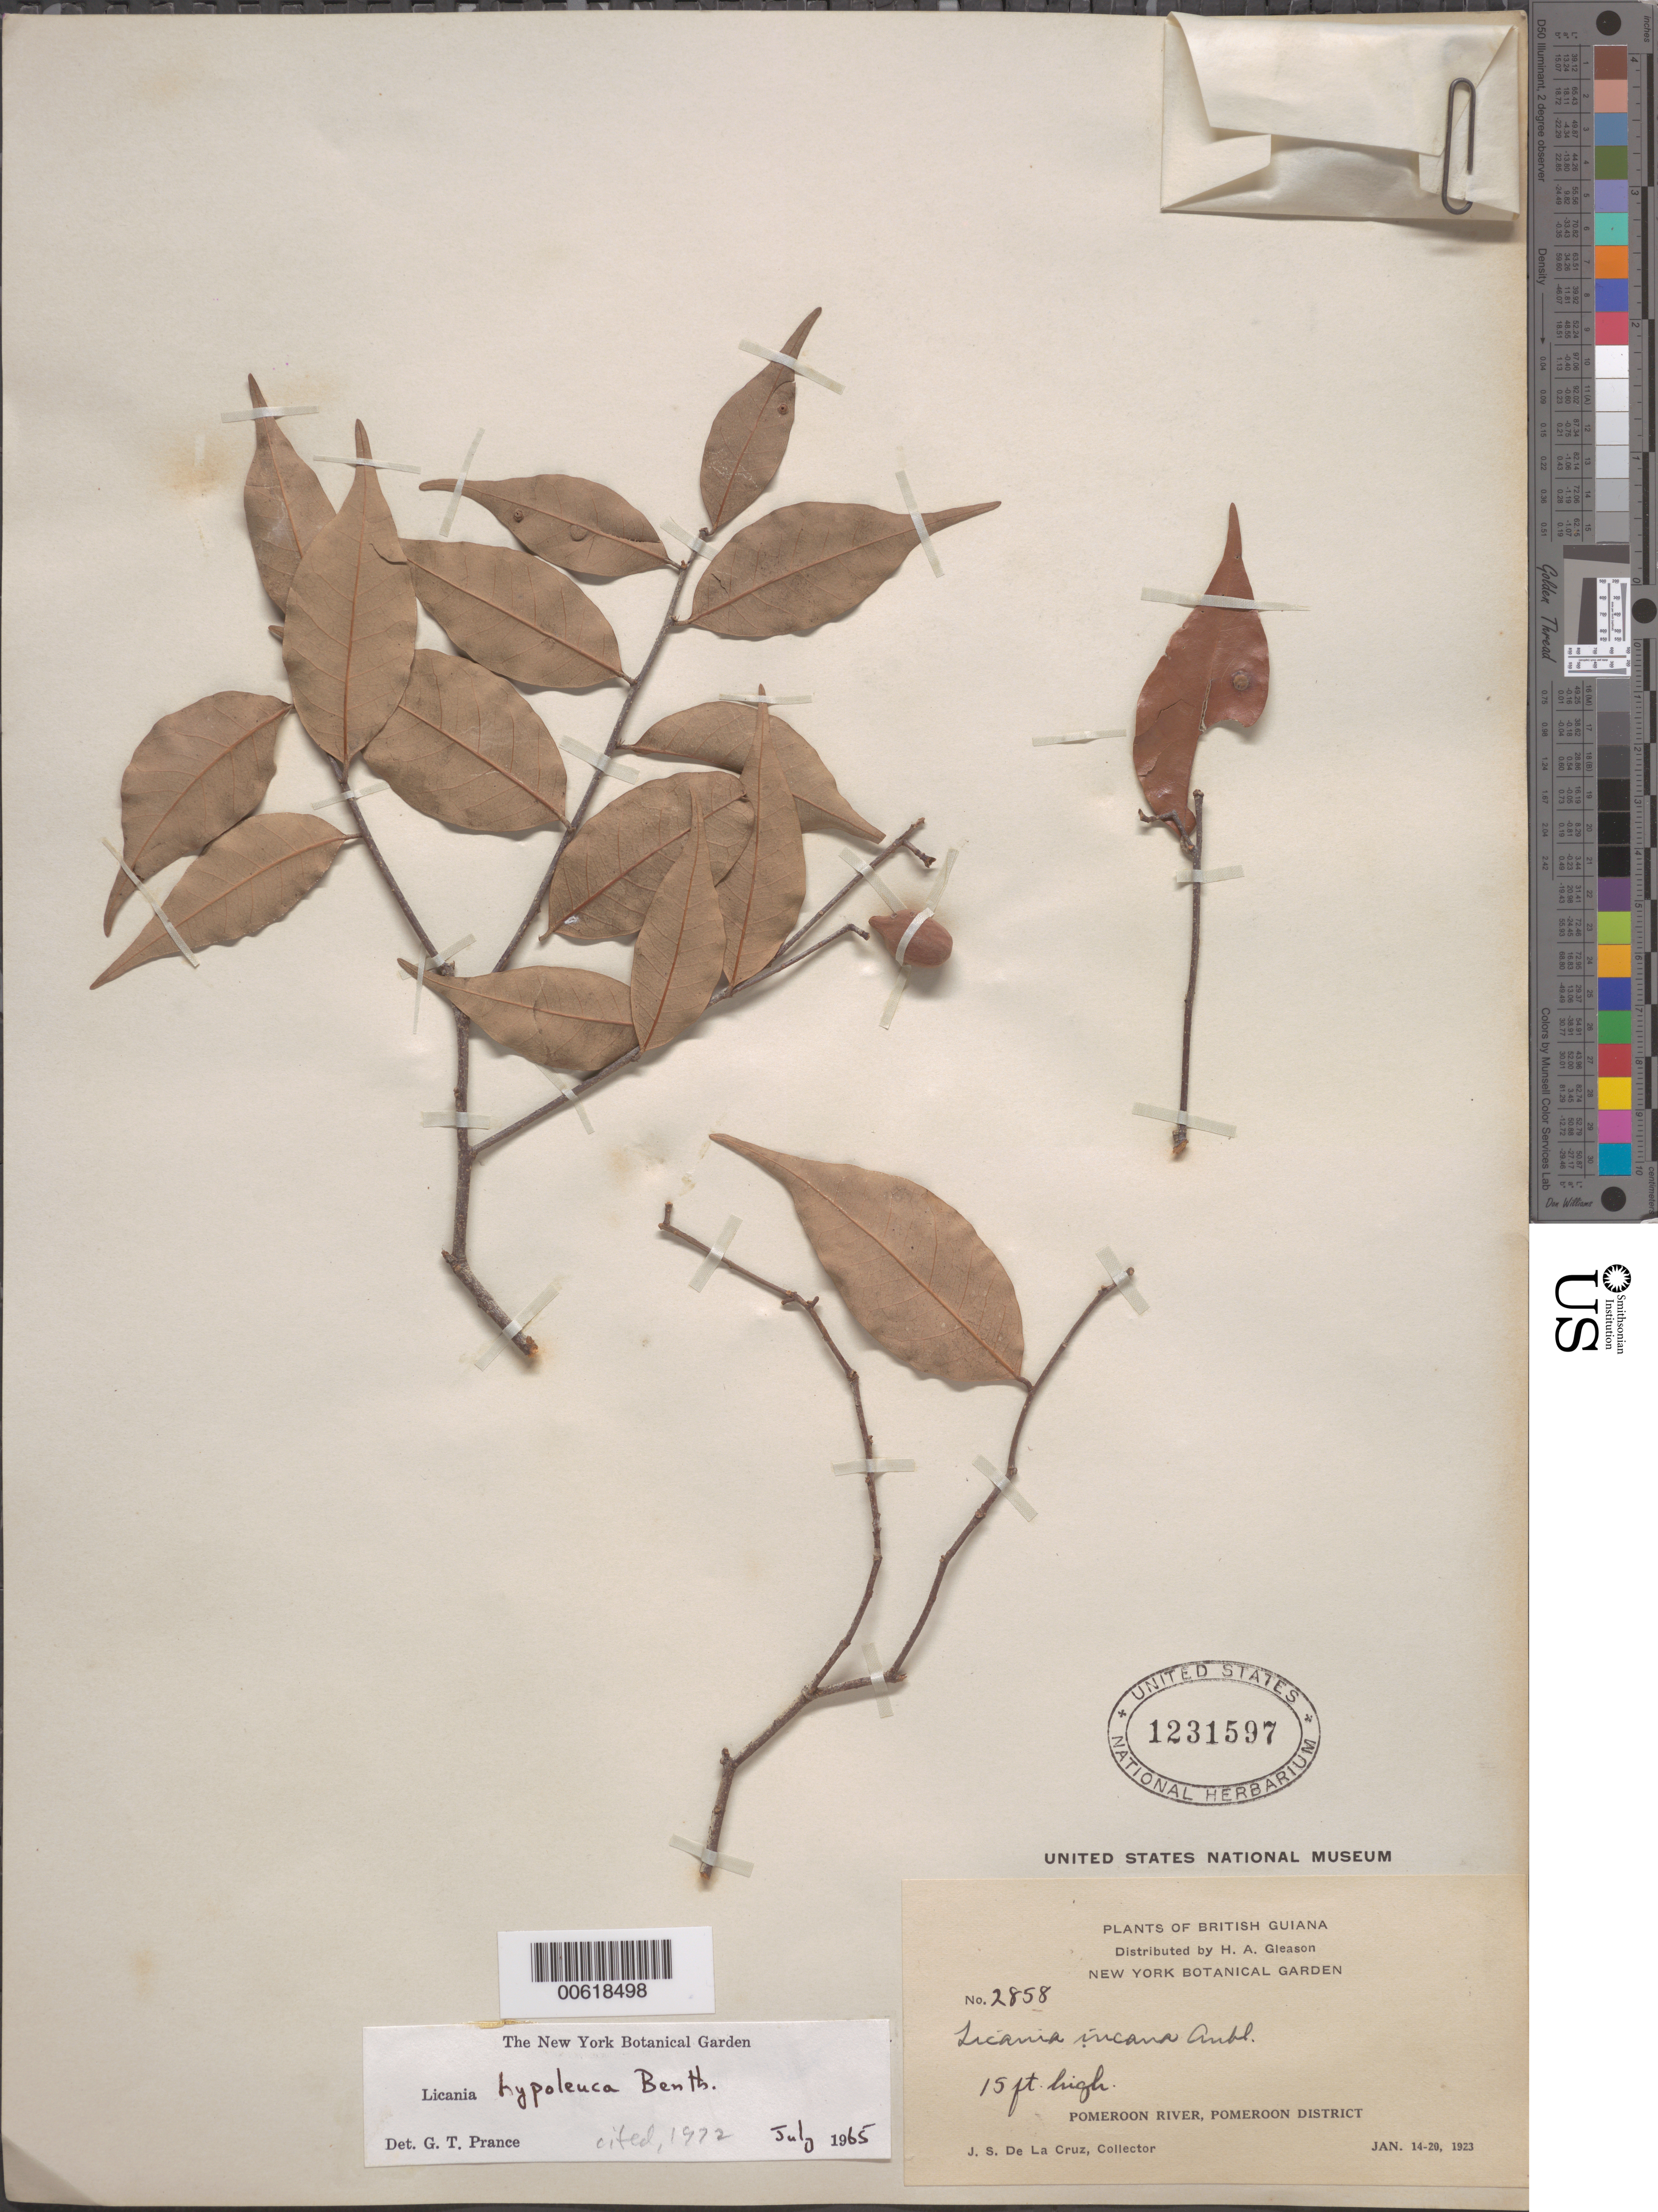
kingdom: Plantae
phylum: Tracheophyta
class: Magnoliopsida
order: Malpighiales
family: Chrysobalanaceae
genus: Licania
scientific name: Licania hypoleuca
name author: Benth.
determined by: Prance, G. T.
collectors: J. S. de la Cruz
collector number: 2858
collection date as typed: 14-Jan-23 to 20-Jan-23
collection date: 1923-01-14/1923-01-20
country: Guyana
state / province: Pomeroon-Supenaam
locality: Pomeroon R.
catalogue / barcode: US 1231597